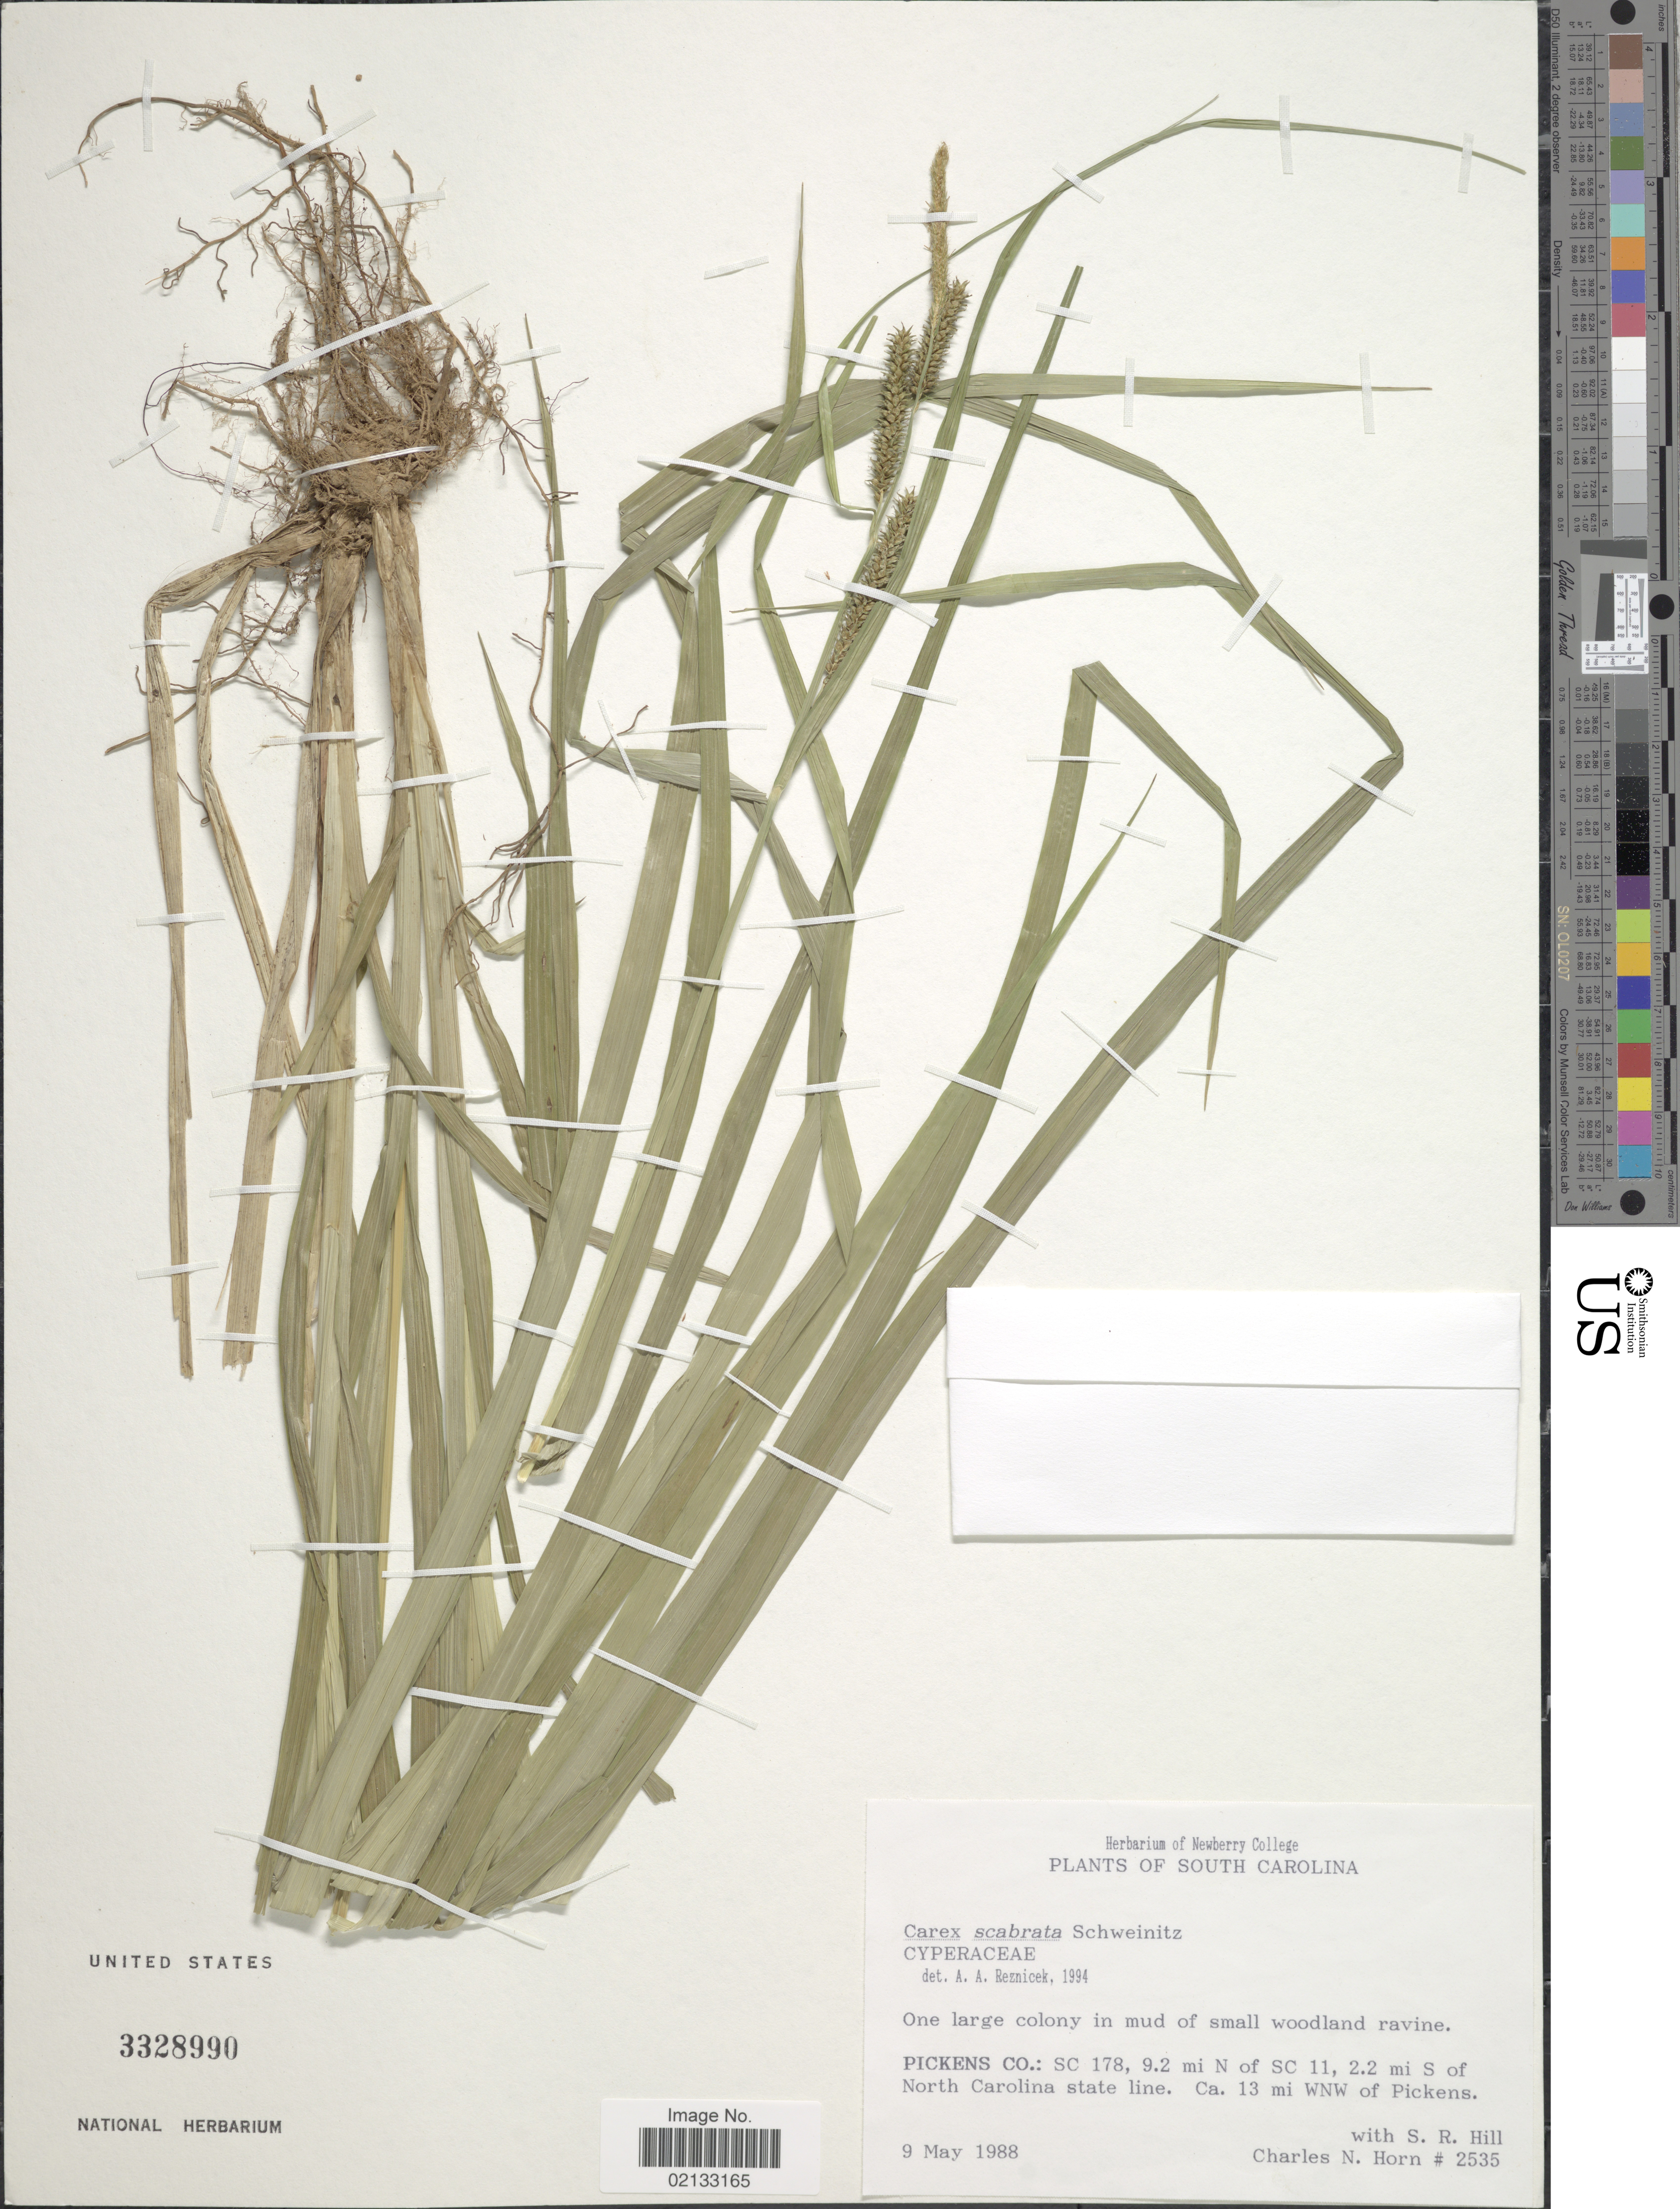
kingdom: Plantae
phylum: Tracheophyta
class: Liliopsida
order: Poales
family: Cyperaceae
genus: Carex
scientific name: Carex scabrata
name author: Schwein.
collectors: C. N. Horn & S. R. Hill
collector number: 2535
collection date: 1988-05-09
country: United States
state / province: South Carolina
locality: Pickens Co.: SC 178, 9.2 mi N of SC 11, 2.2 mi S of North Carolina state line. Ca. 13 mi WNW of Pickens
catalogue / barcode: US 3328990